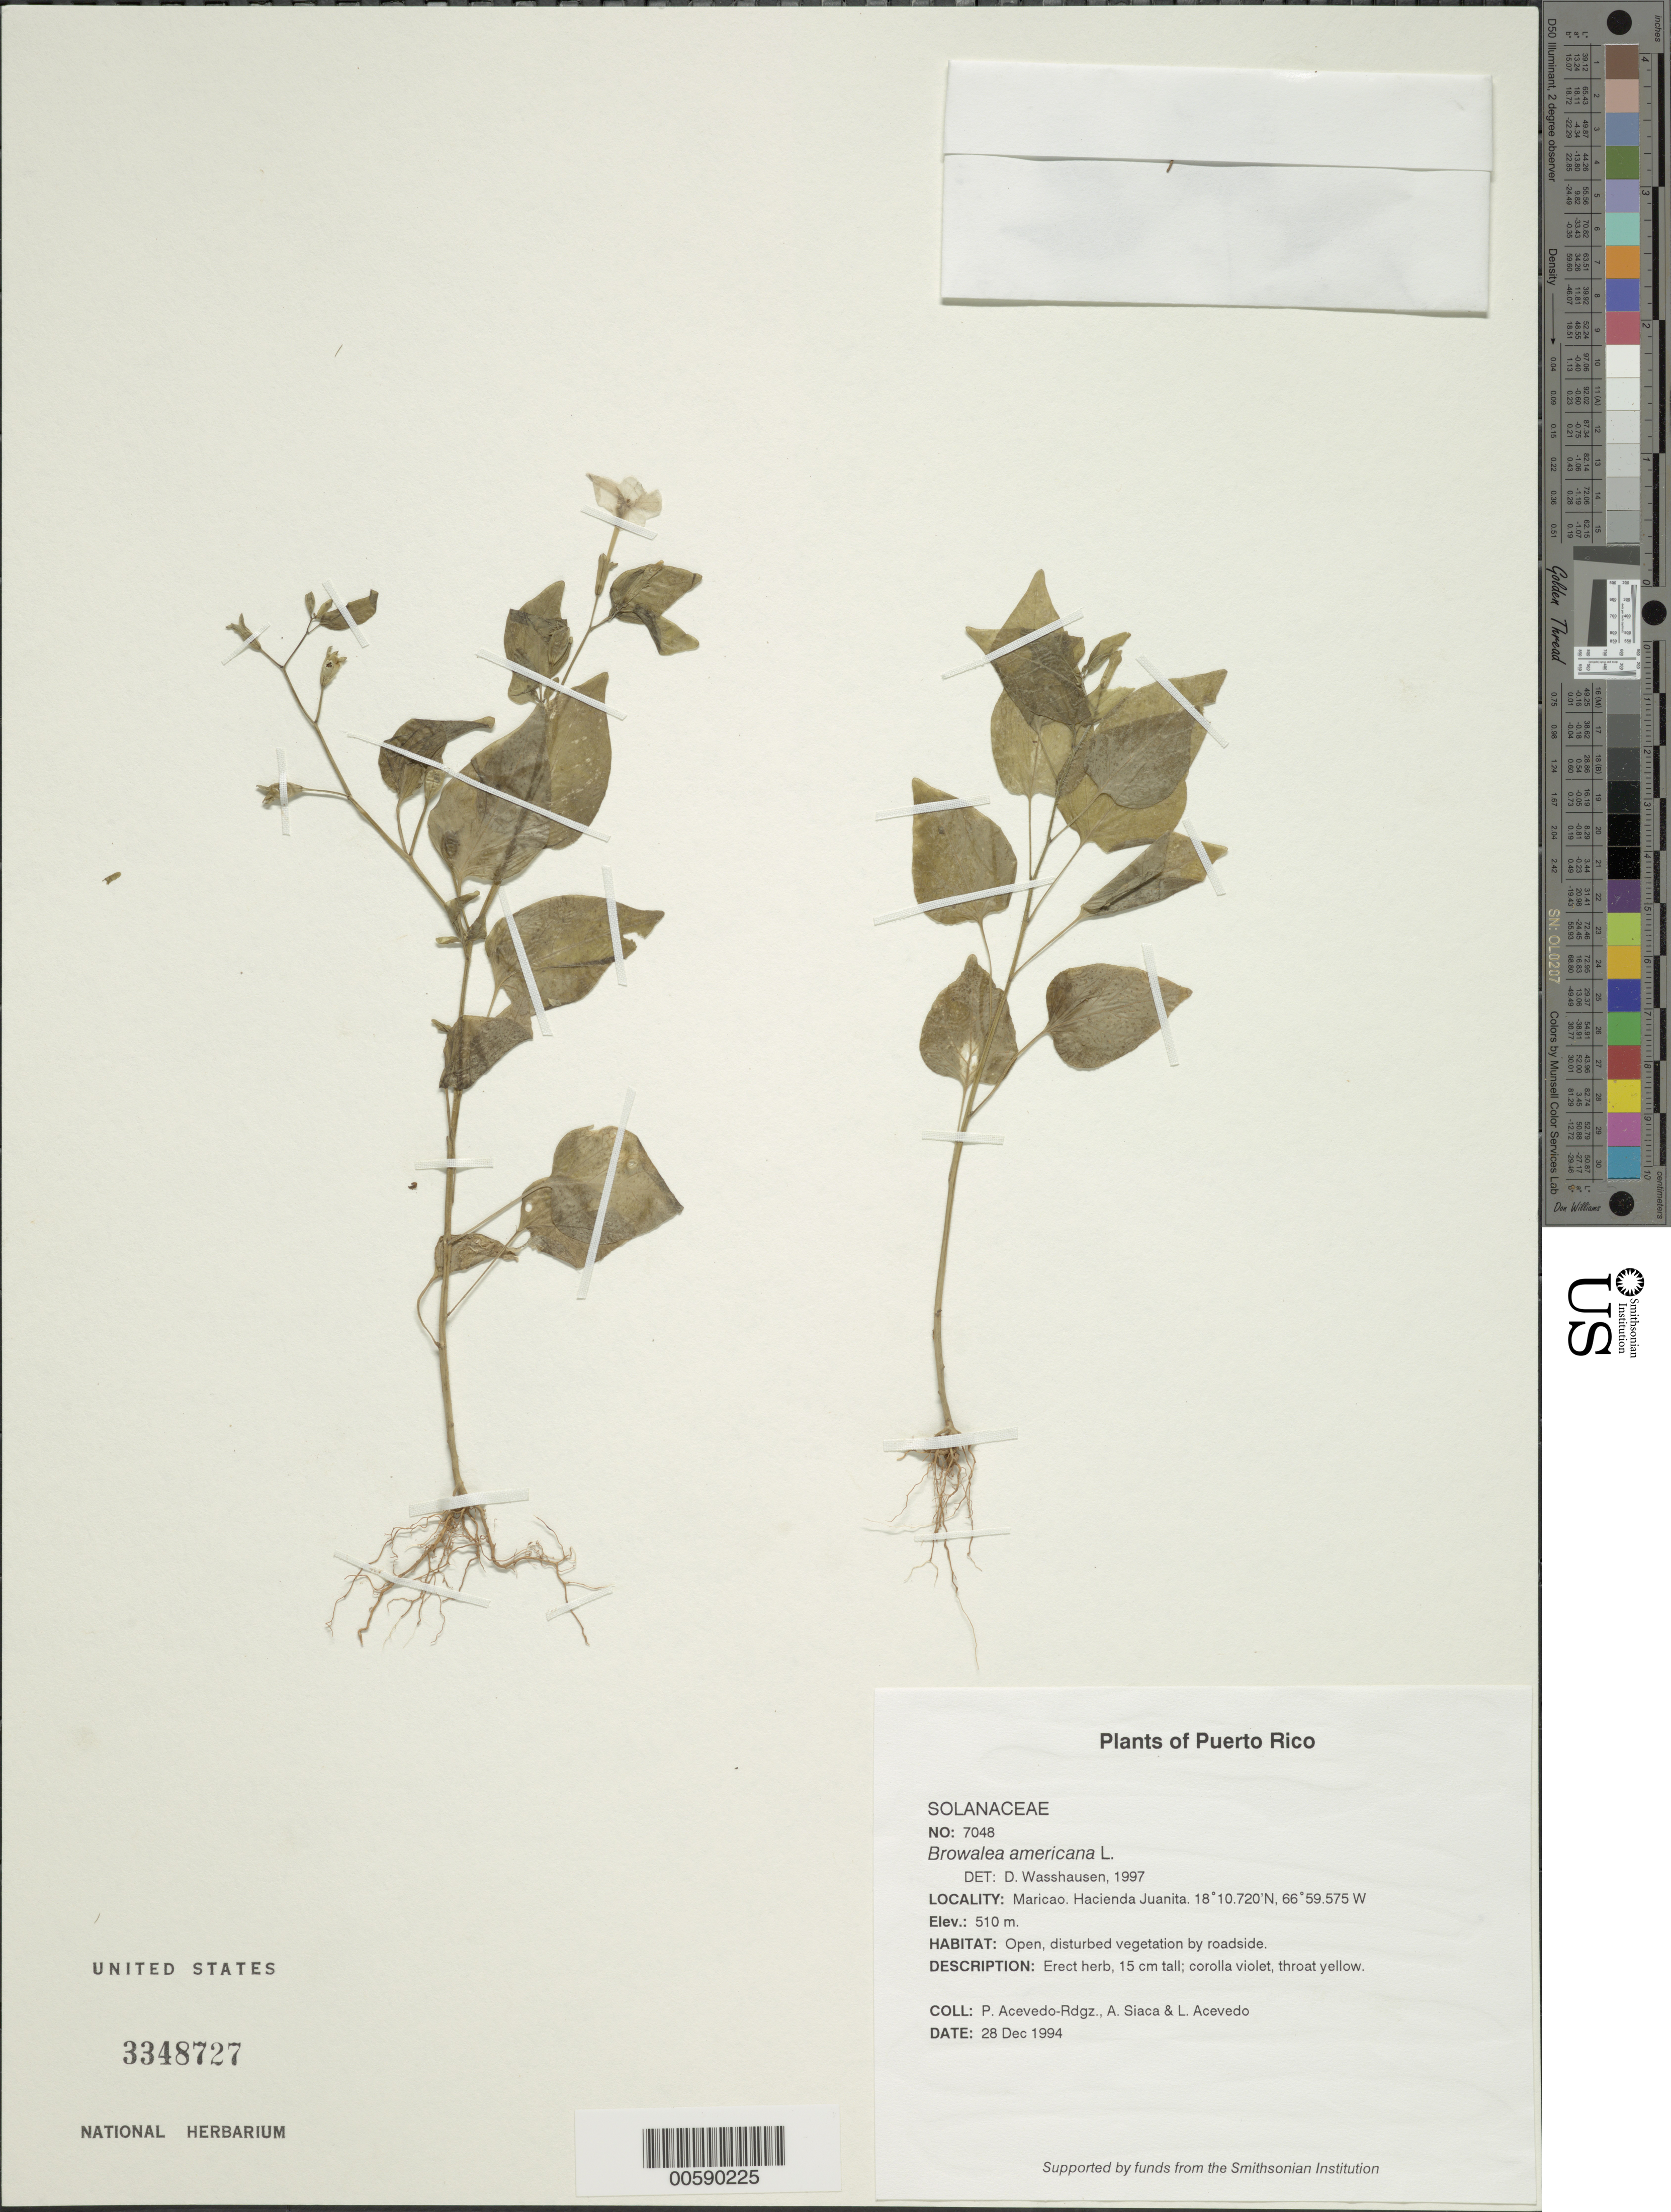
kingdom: Plantae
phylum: Tracheophyta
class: Magnoliopsida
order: Solanales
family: Solanaceae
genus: Browallia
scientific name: Browallia americana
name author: L.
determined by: Wasshausen, Dieter C., (BOT), Smithsonian Institution - National Museum of Natural History (UNITED STATES)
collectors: P. Acevedo-Rodr., A. Siaca & L. Acevedo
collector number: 7048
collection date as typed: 28 Dec 1994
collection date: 1994-12-28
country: Puerto Rico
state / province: Maricao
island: Puerto Rico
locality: Maricao. Hacienda Juanita.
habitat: Open, disturbed vegetation by roadside.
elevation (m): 510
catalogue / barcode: US 3348727